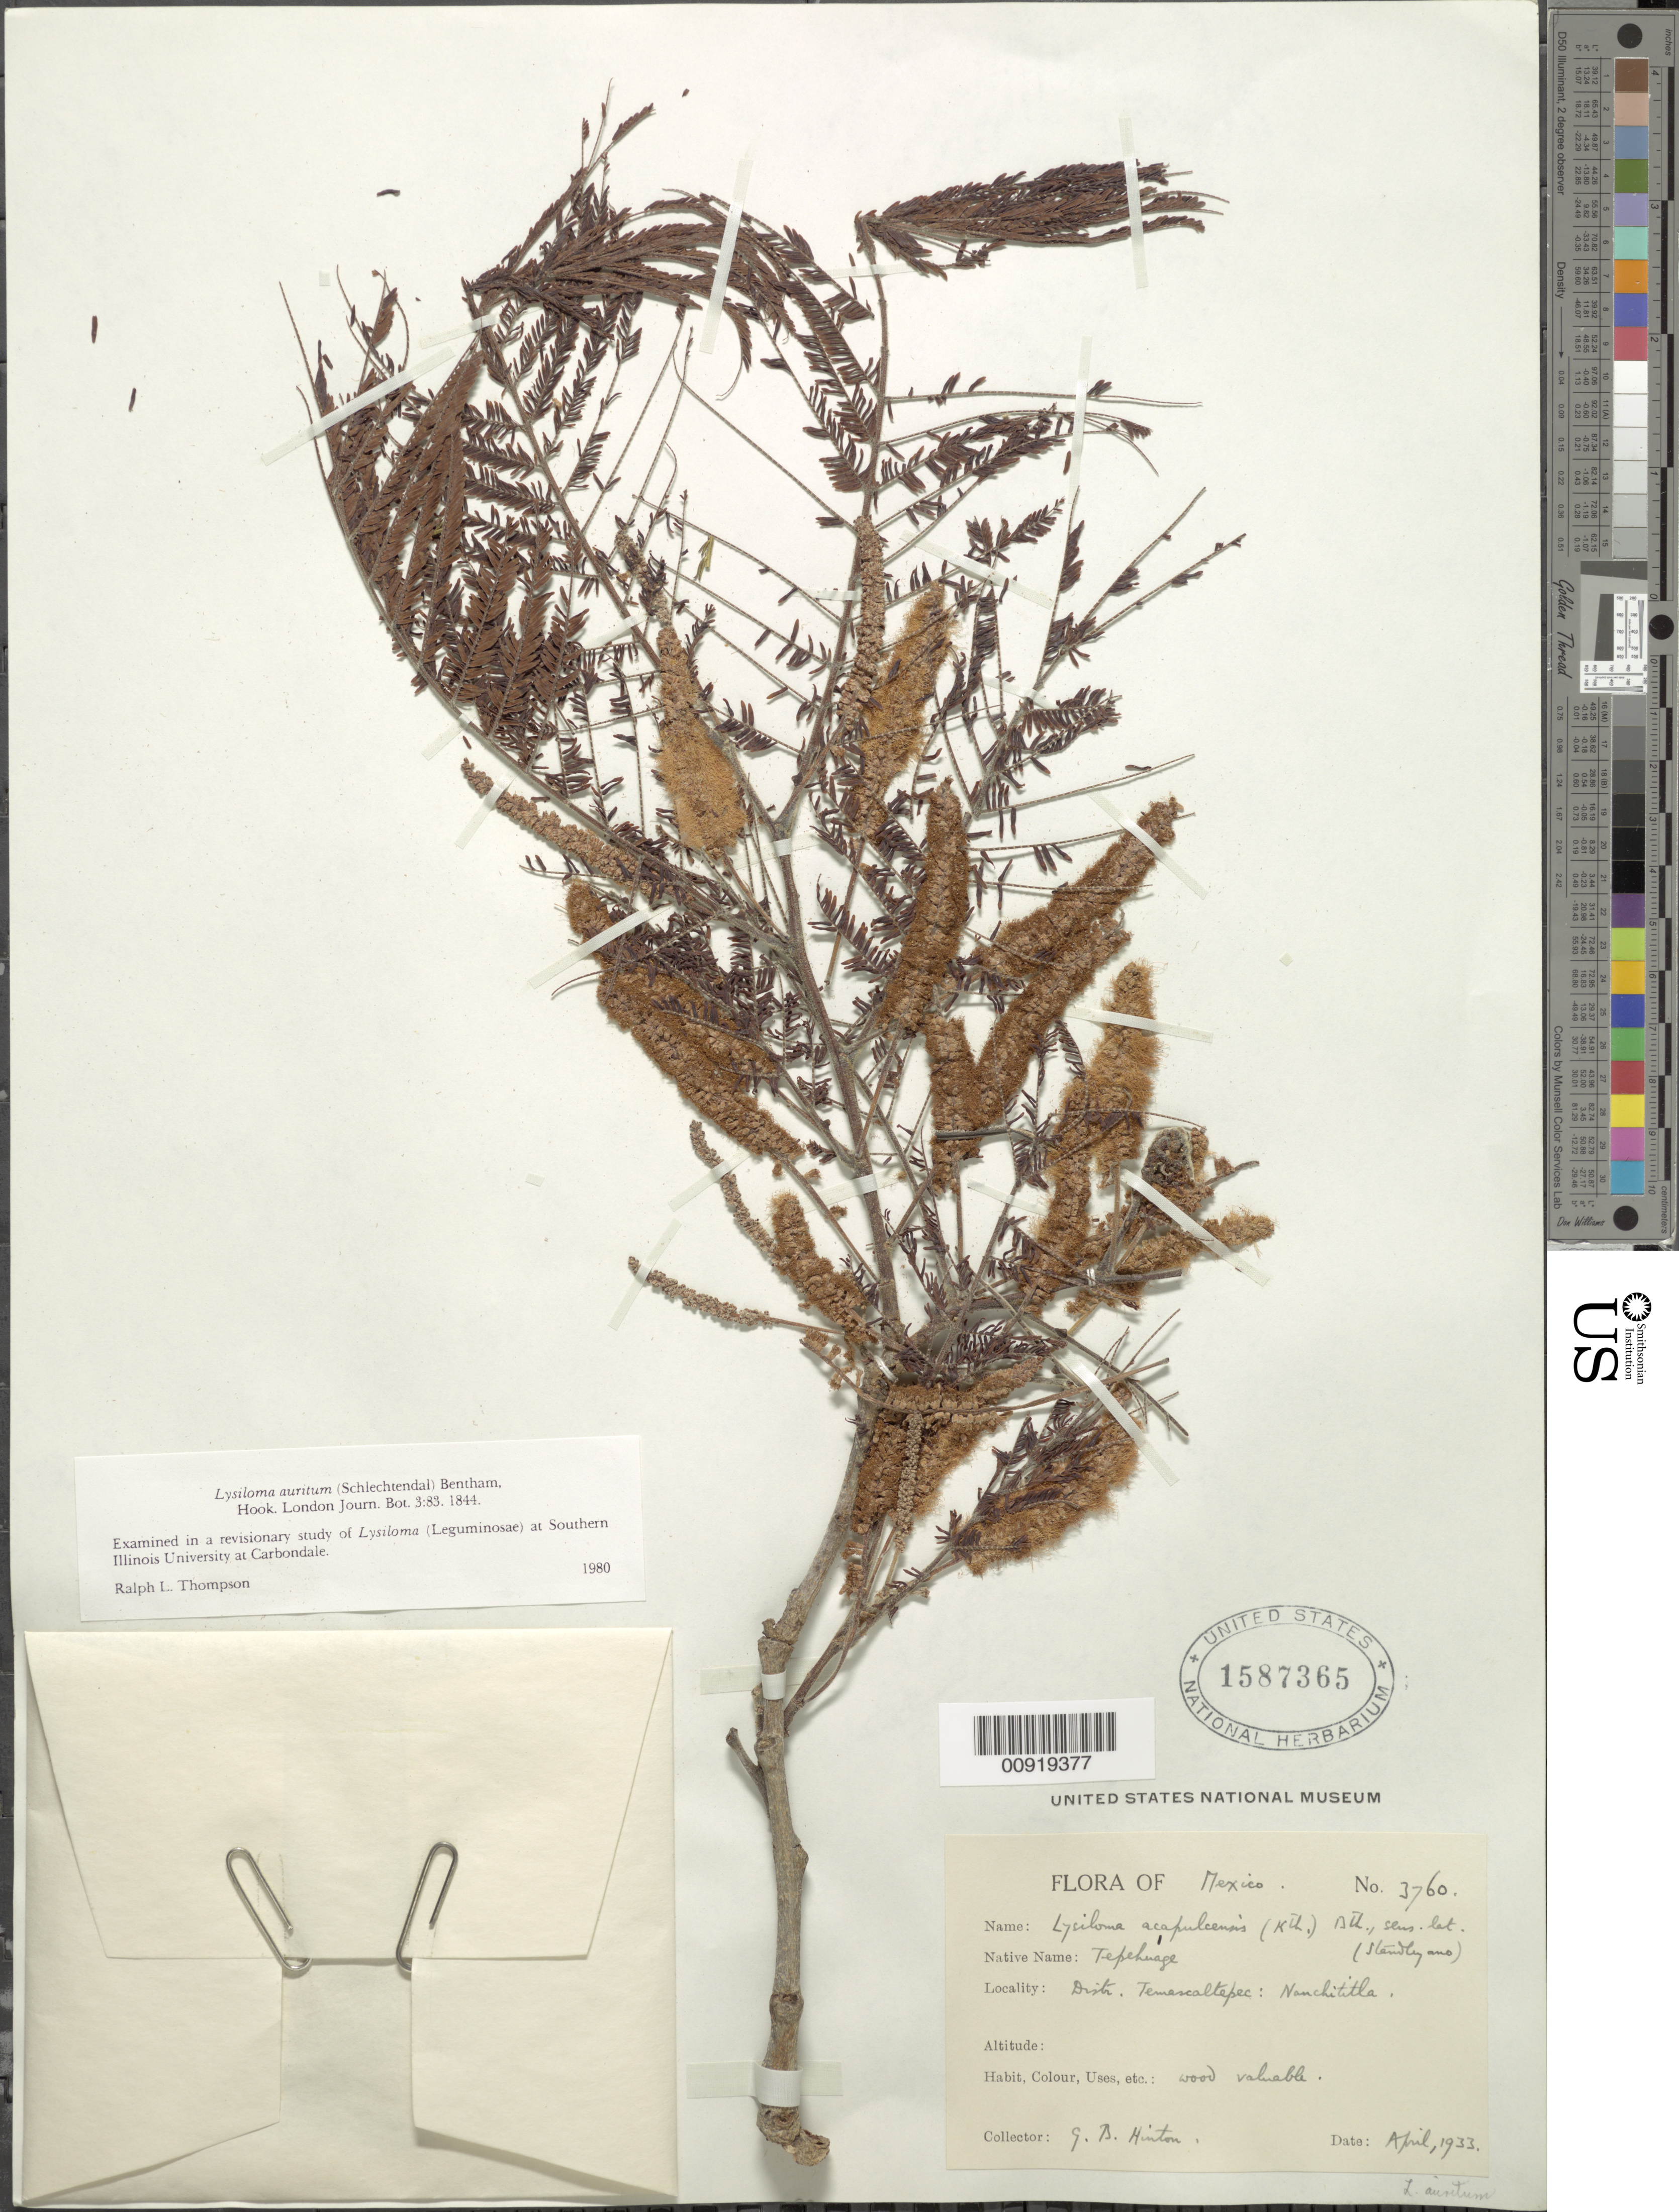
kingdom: Plantae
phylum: Tracheophyta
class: Magnoliopsida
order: Fabales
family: Fabaceae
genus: Lysiloma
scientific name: Lysiloma auritum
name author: (Schltdl.) Benth.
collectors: G. B. Hinton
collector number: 3760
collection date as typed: Apr 1933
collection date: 1933-04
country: Mexico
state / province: México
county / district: Temascaltepec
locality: State of Mexico: Distr. Temascaltepec: Nanchititla.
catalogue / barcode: US 1587365